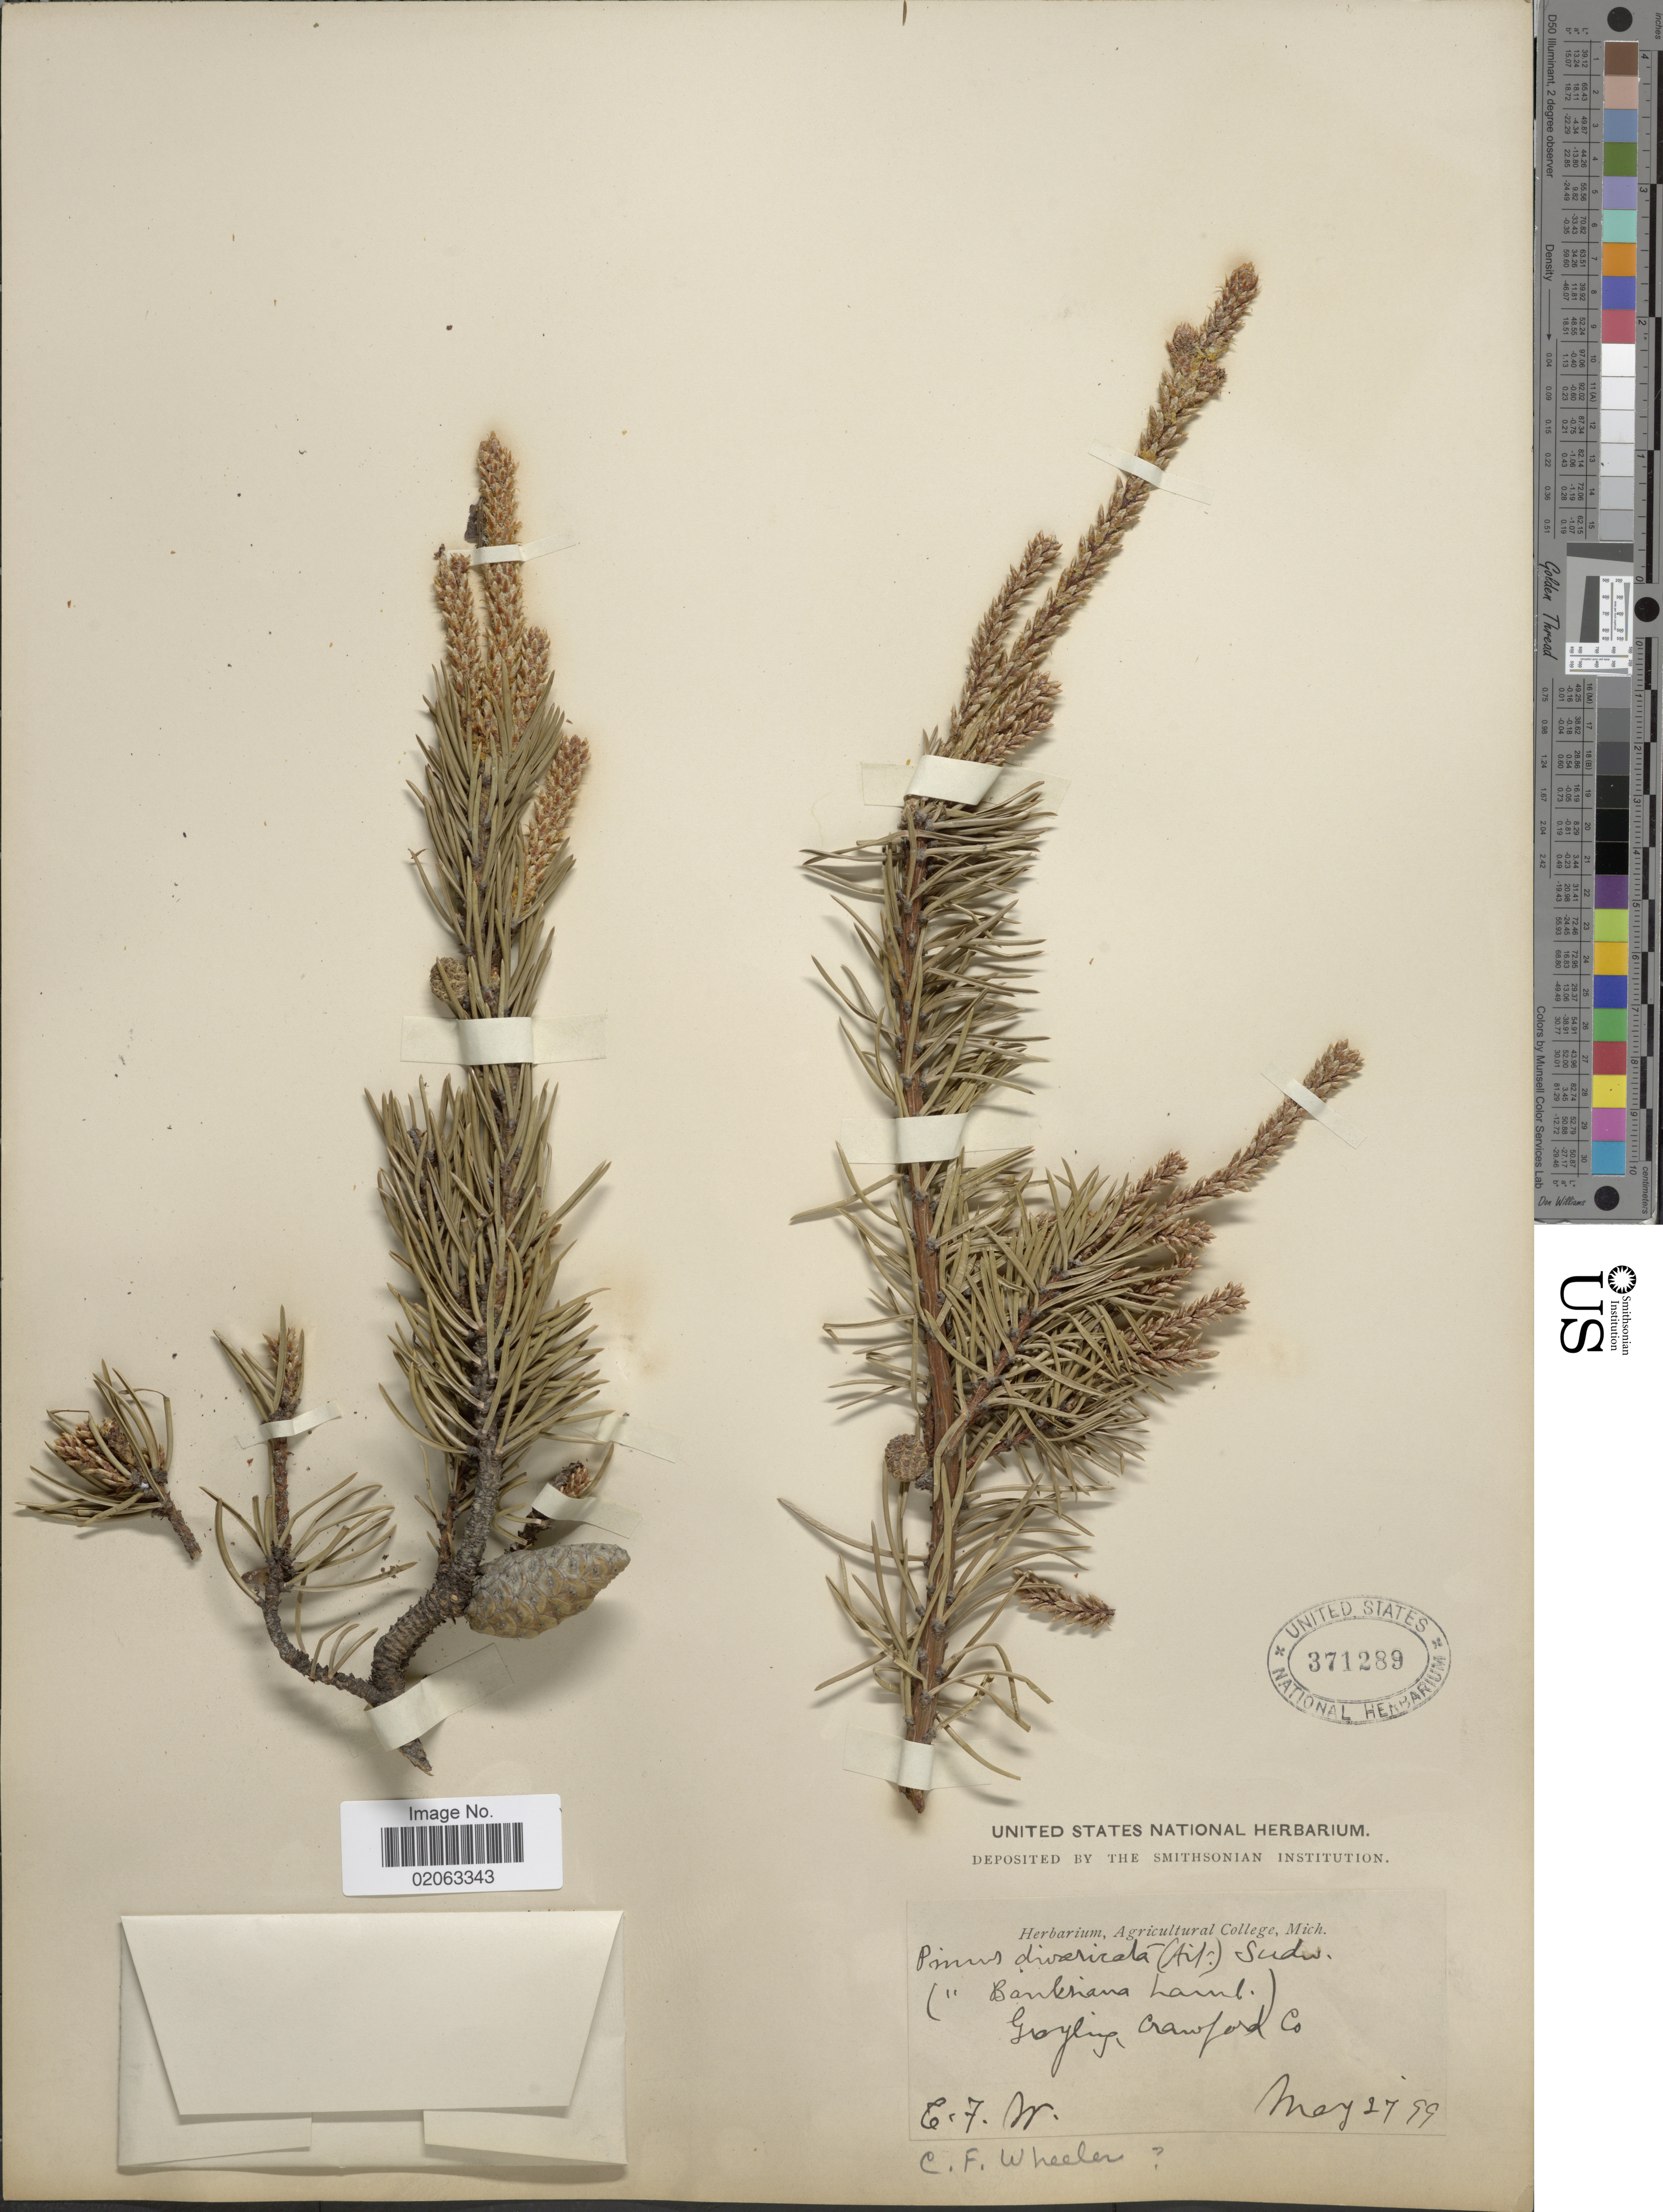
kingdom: Plantae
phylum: Tracheophyta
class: Pinopsida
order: Pinales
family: Pinaceae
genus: Pinus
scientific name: Pinus banksiana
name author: Lamb.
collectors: C. Wheeler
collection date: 1899-05-27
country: United States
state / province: Michigan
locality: Grayling, Crawford Co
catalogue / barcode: US 371289